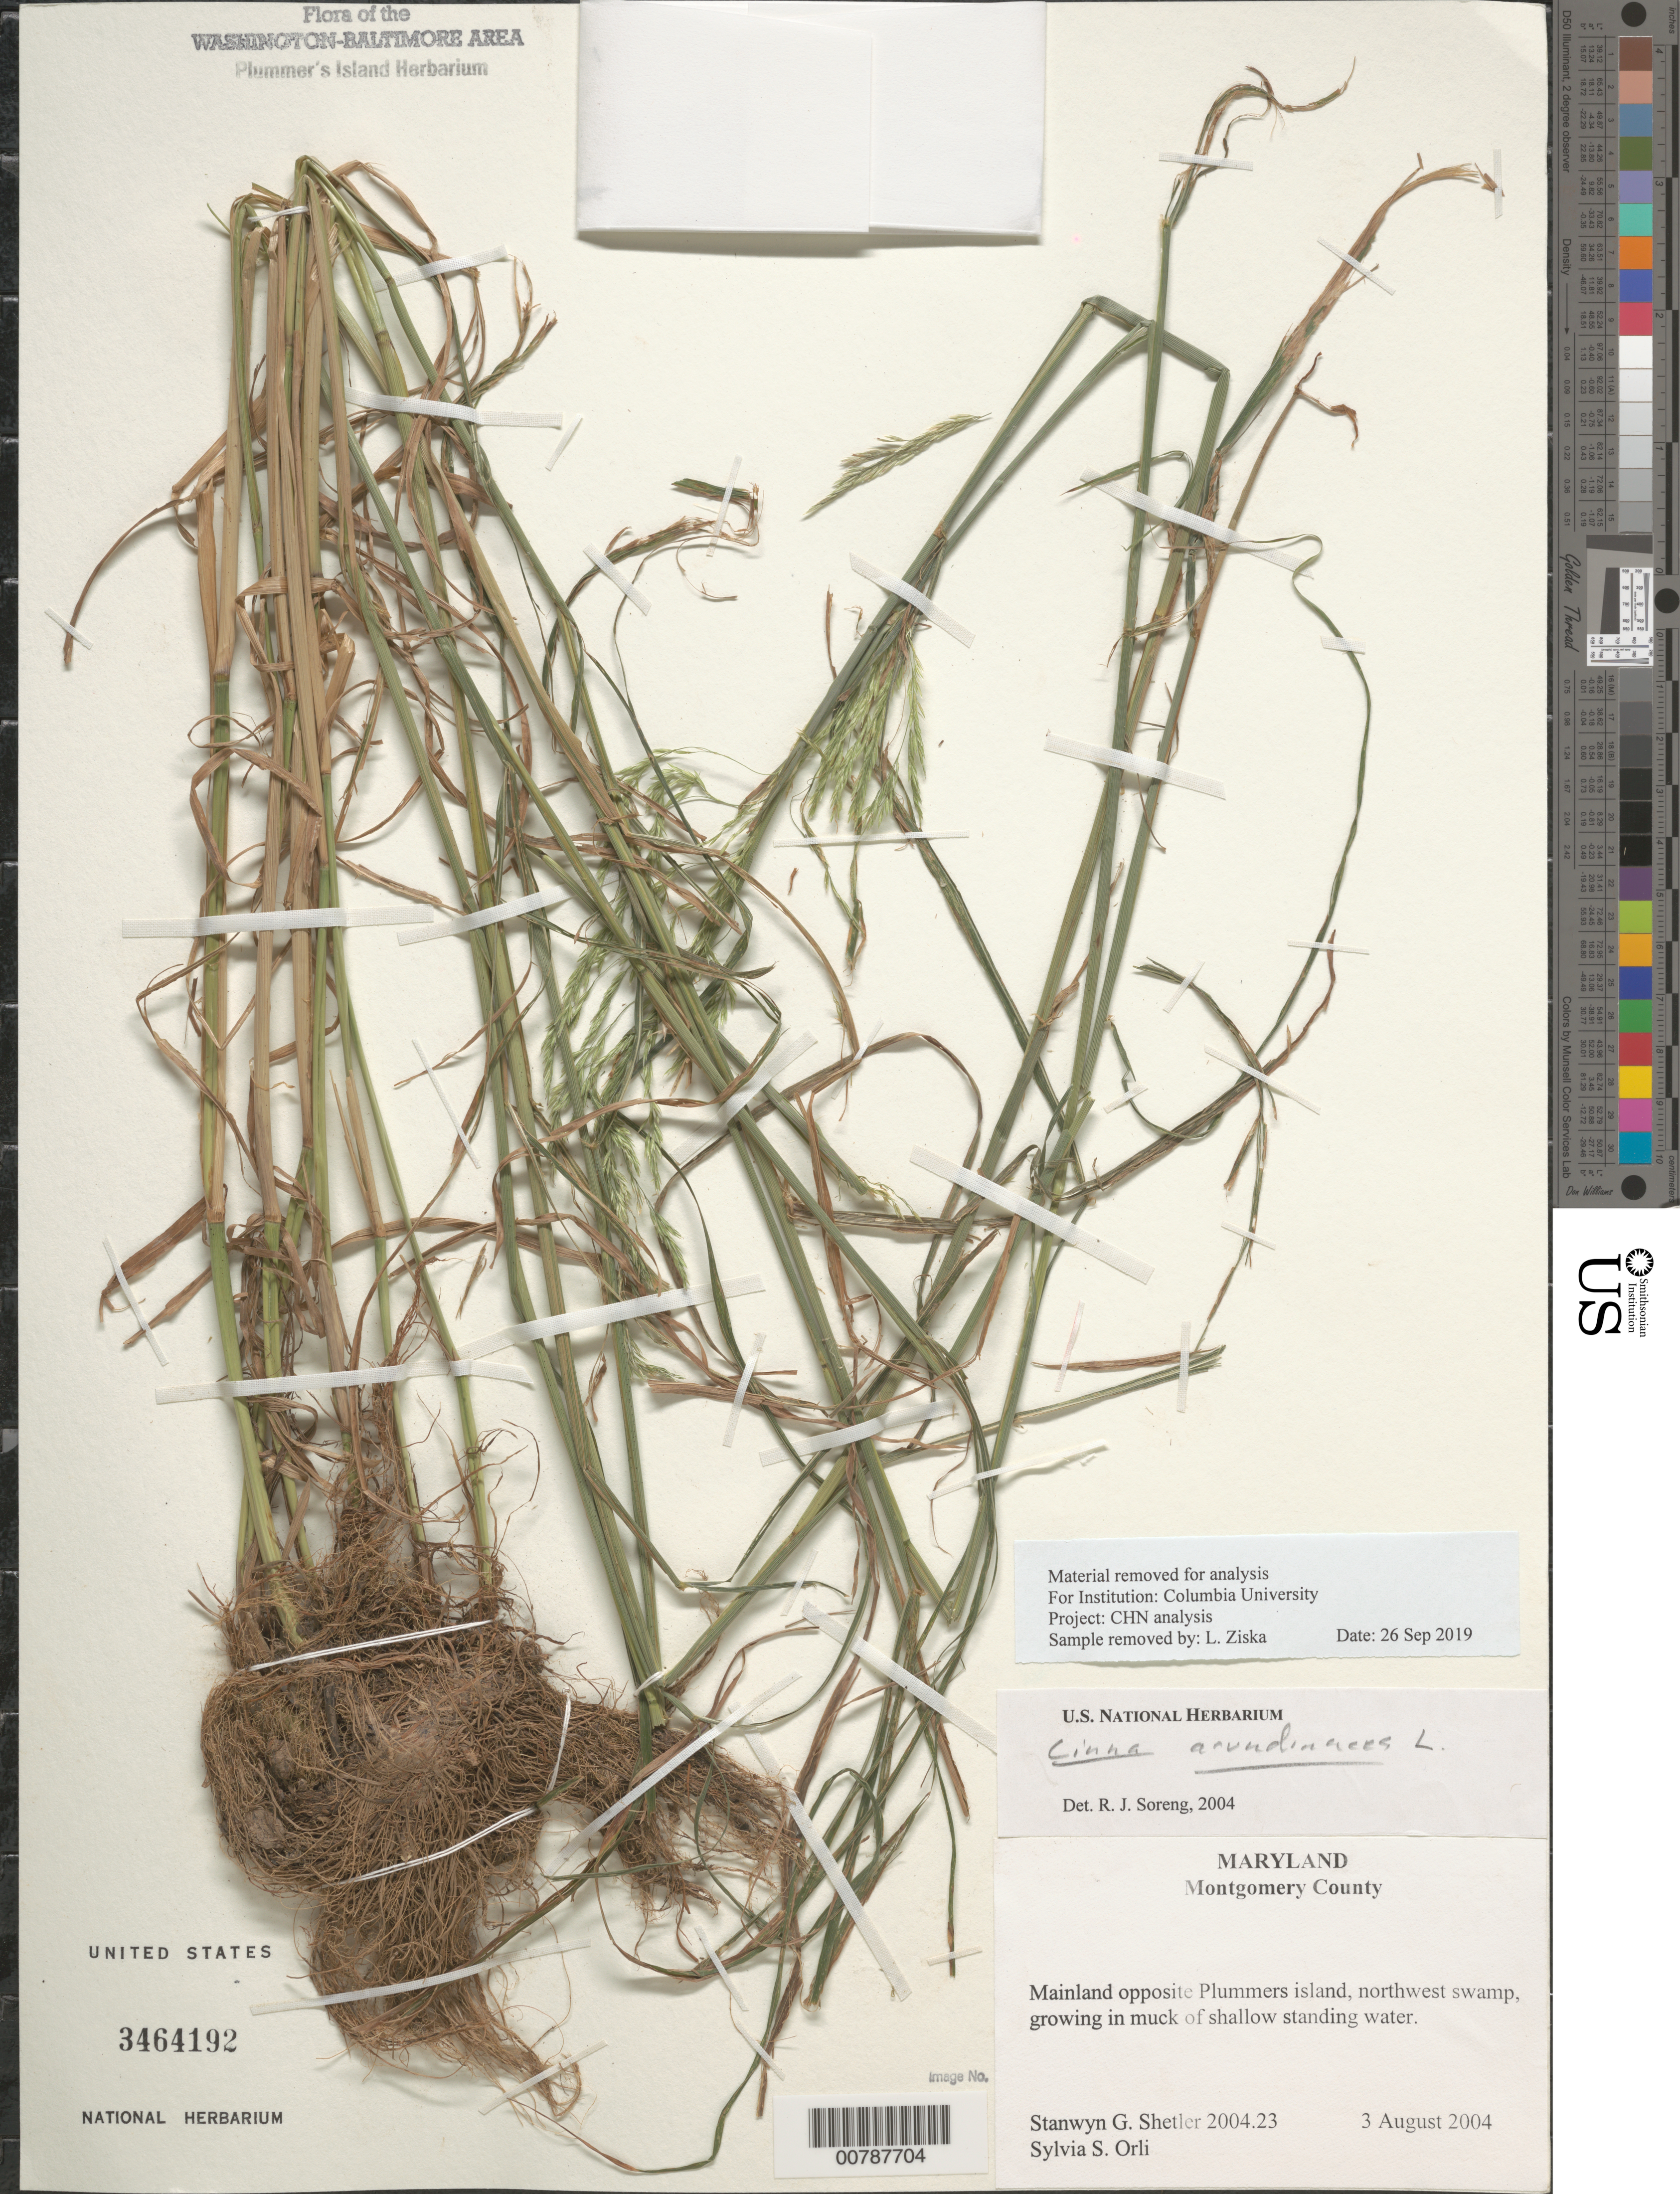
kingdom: Plantae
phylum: Tracheophyta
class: Liliopsida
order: Poales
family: Poaceae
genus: Cinna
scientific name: Cinna arundinacea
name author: L.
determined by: Soreng, Robert J., Research Associate (BOT), Smithsonian Institution - National Museum of Natural History (UNITED STATES)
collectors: S. Shetler & S. S. Orli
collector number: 2004.23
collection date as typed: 3 August 2004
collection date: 2004-08-03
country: United States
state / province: Maryland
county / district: Montgomery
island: Plummers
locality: Mainland opposite Plummers Island, northwest swamp.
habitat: Growing in muck of shallow standing water.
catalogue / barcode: US 3464192